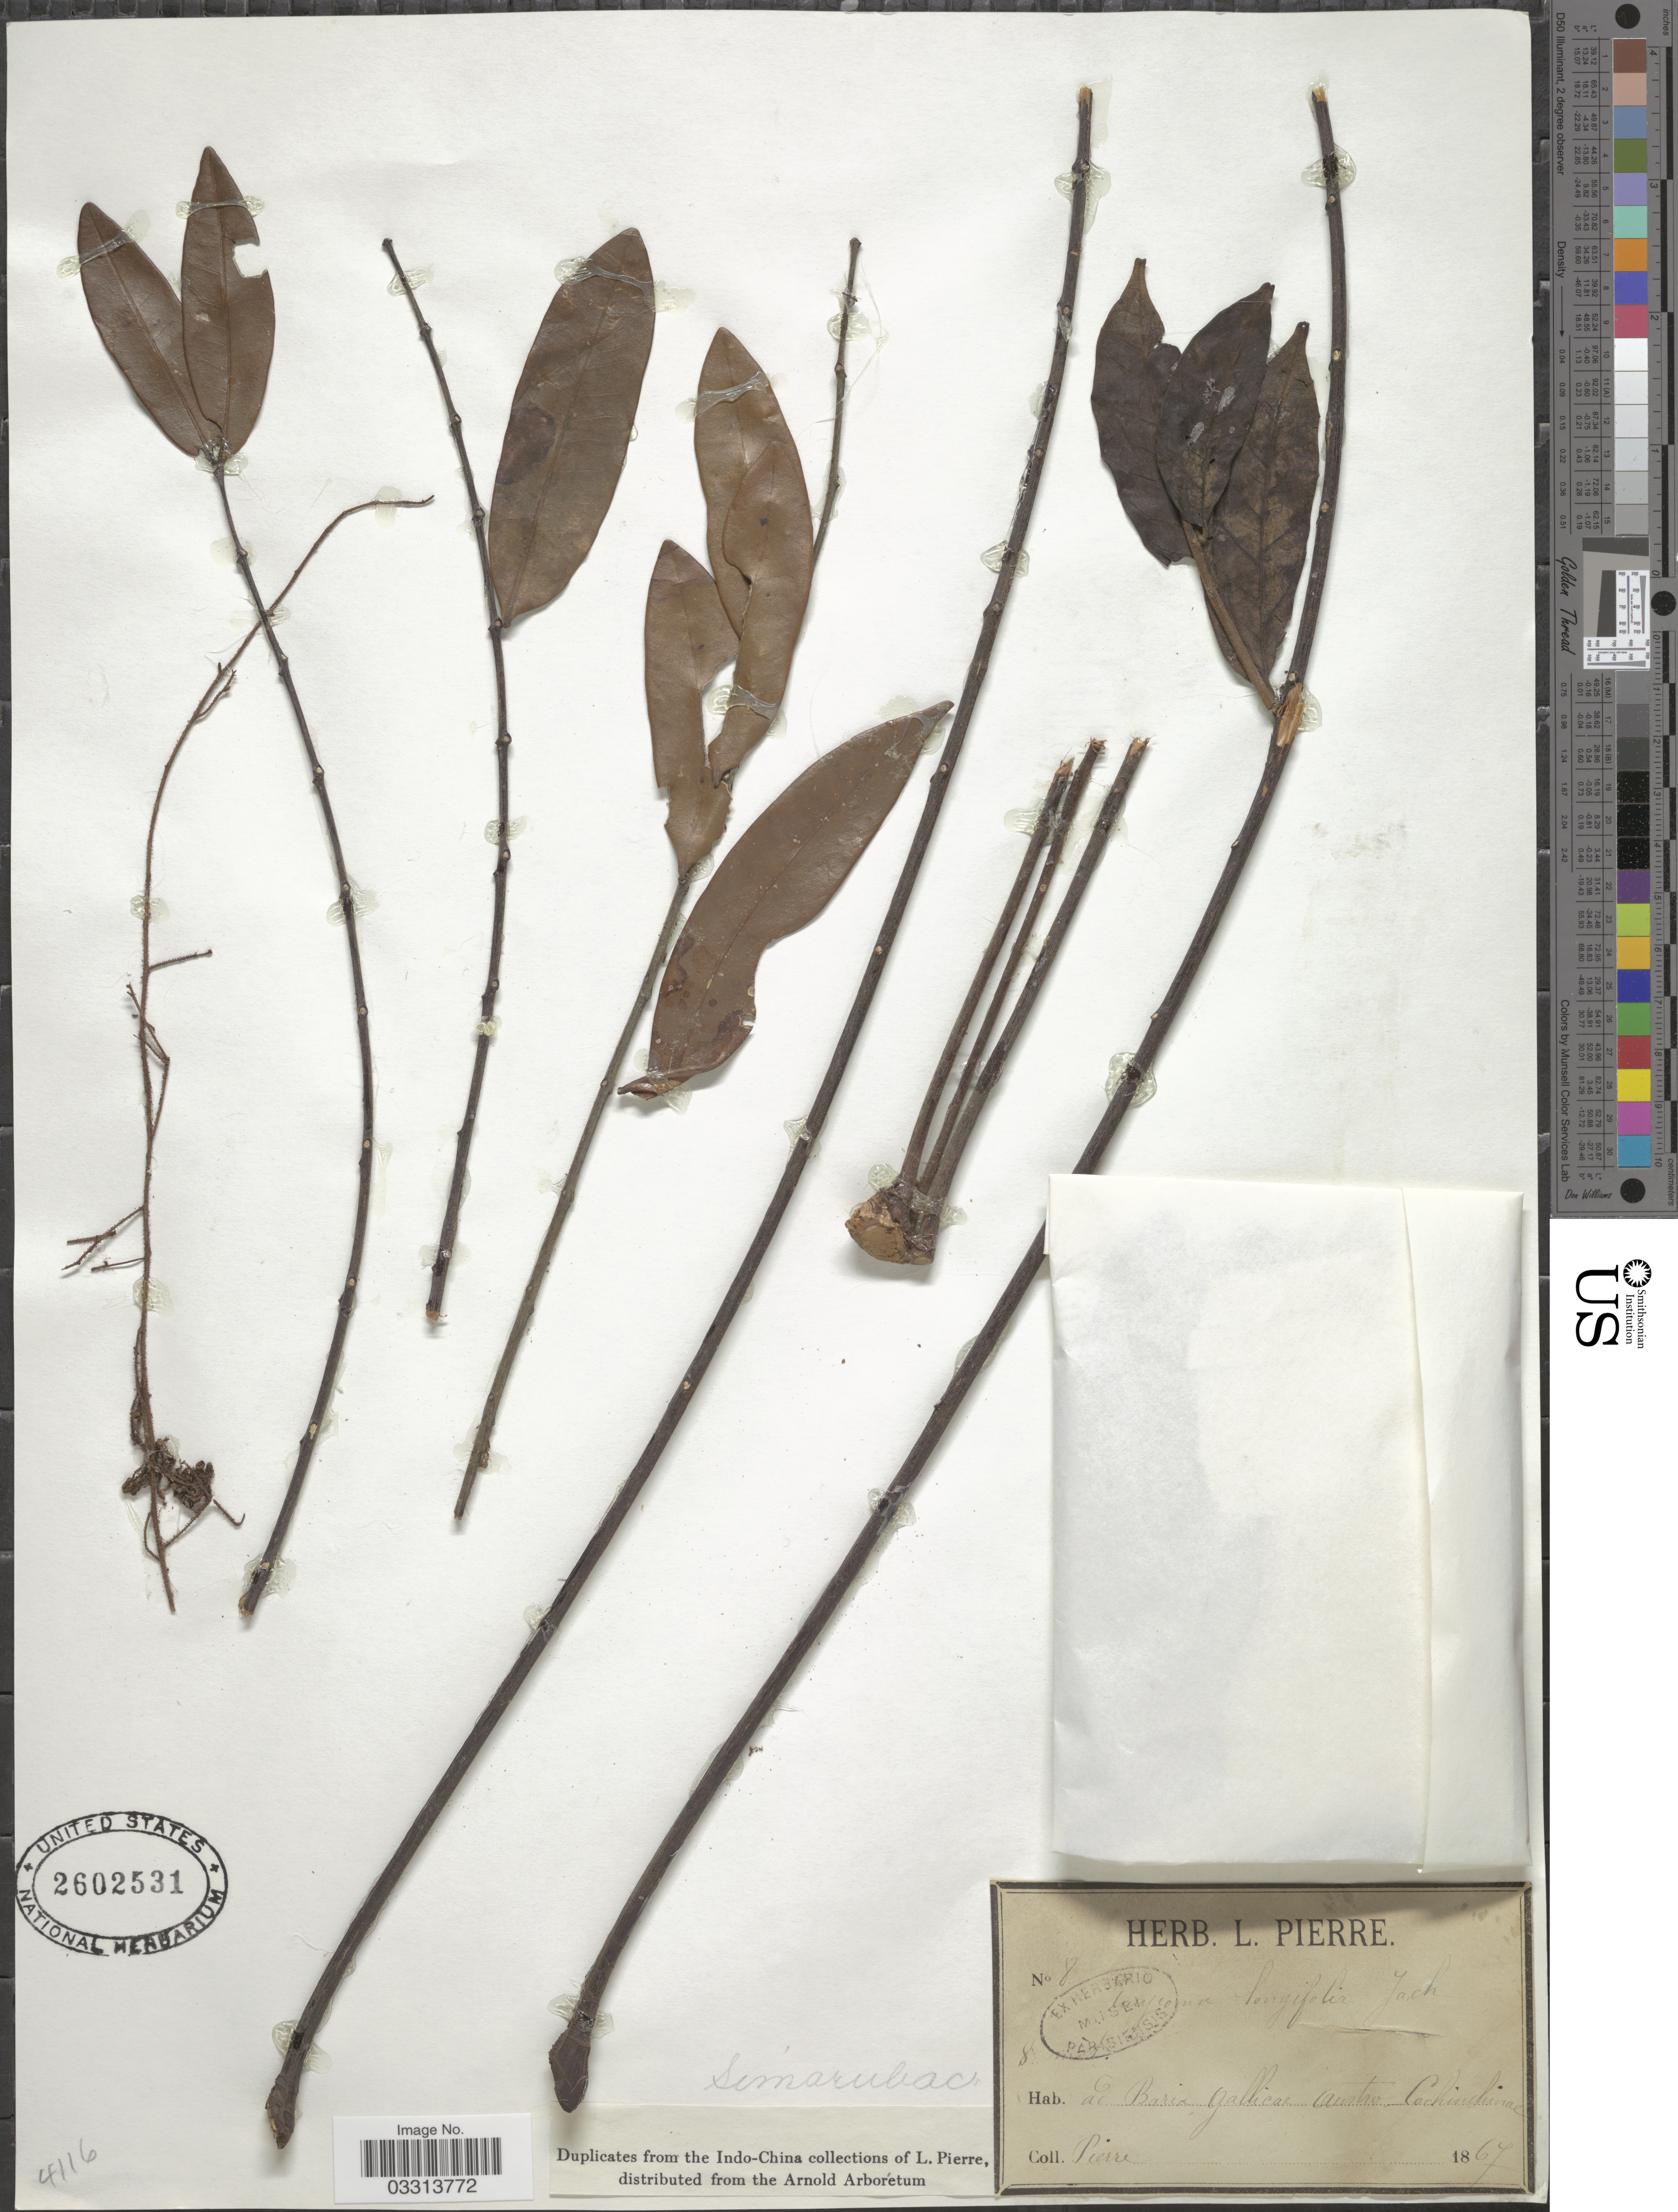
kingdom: Plantae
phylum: Tracheophyta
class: Magnoliopsida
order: Sapindales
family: Simaroubaceae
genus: Eurycoma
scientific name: Eurycoma longifolia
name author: Jack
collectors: L. Pierre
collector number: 8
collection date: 1867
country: Vietnam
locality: Ad Baria gallicae austro Cochinchinae.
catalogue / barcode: US 2602531